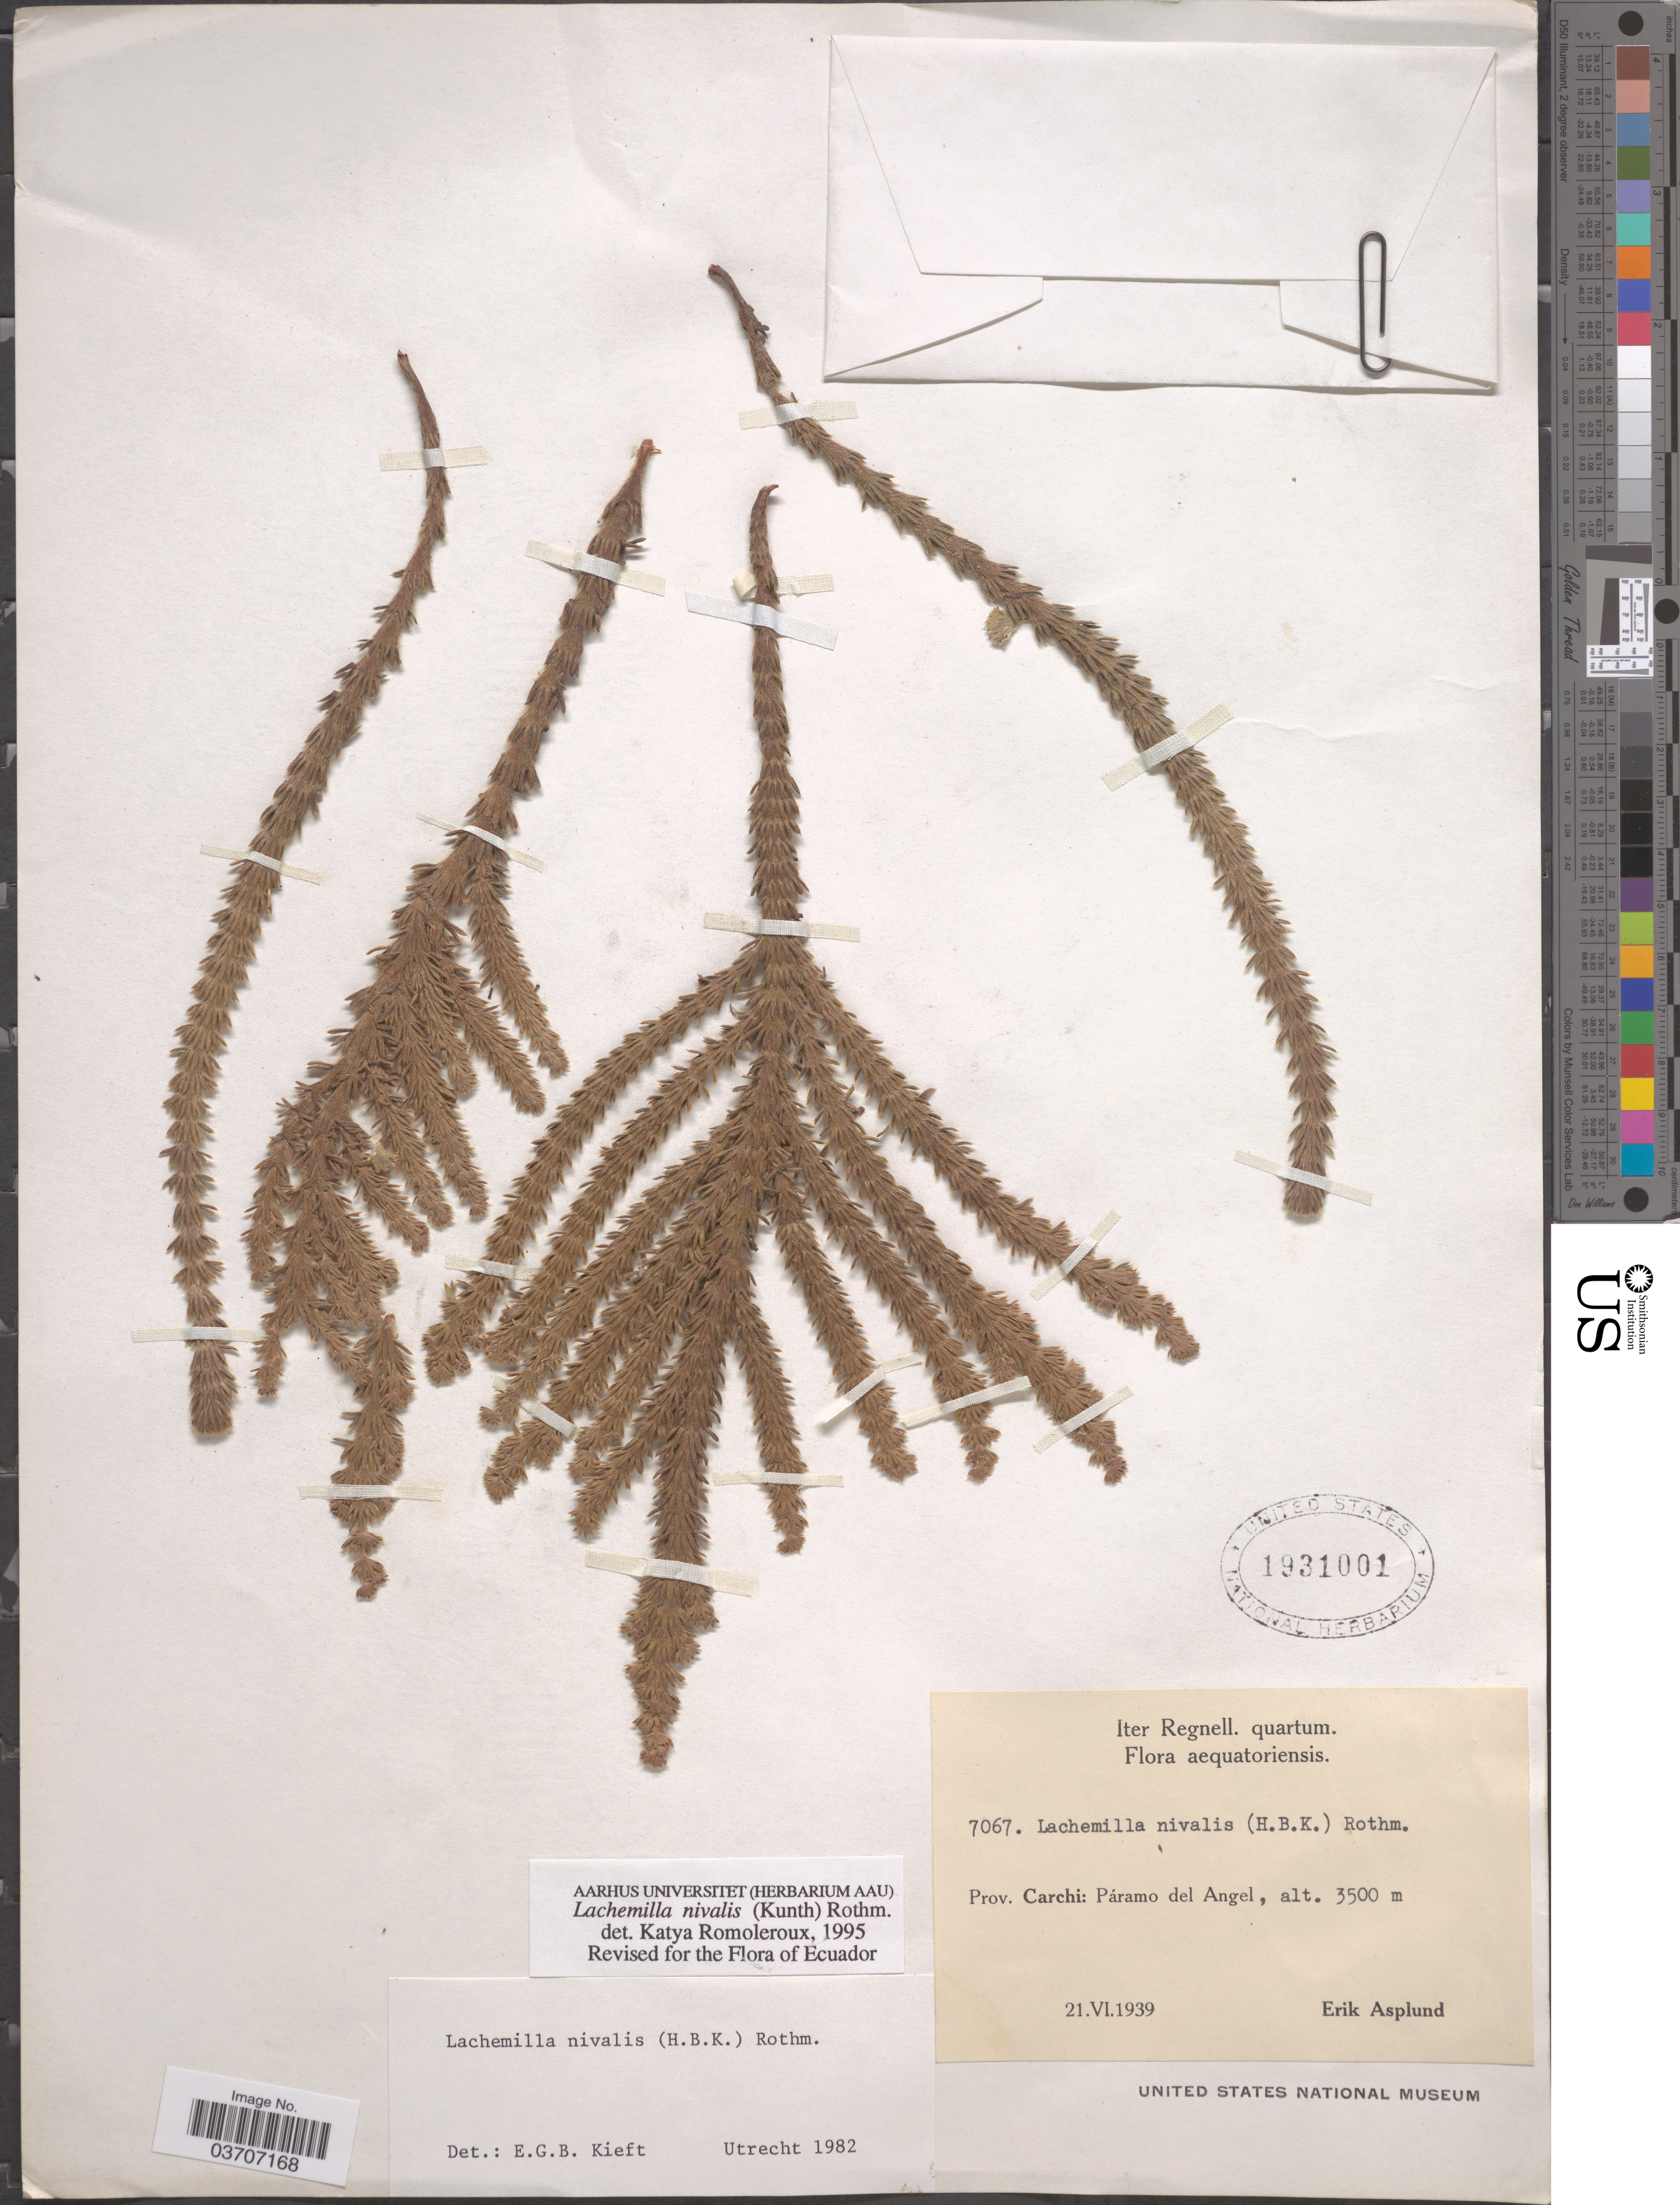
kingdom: Plantae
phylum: Tracheophyta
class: Magnoliopsida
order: Rosales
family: Rosaceae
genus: Lachemilla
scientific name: Lachemilla nivalis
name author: (Kunth) Rothm.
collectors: E. Asplund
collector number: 7067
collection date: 1939-06-21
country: Ecuador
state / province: Carchi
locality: Regnell. quartum. Aequatoriensis. Páramo del Angel.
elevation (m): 3500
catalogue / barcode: US 1931001